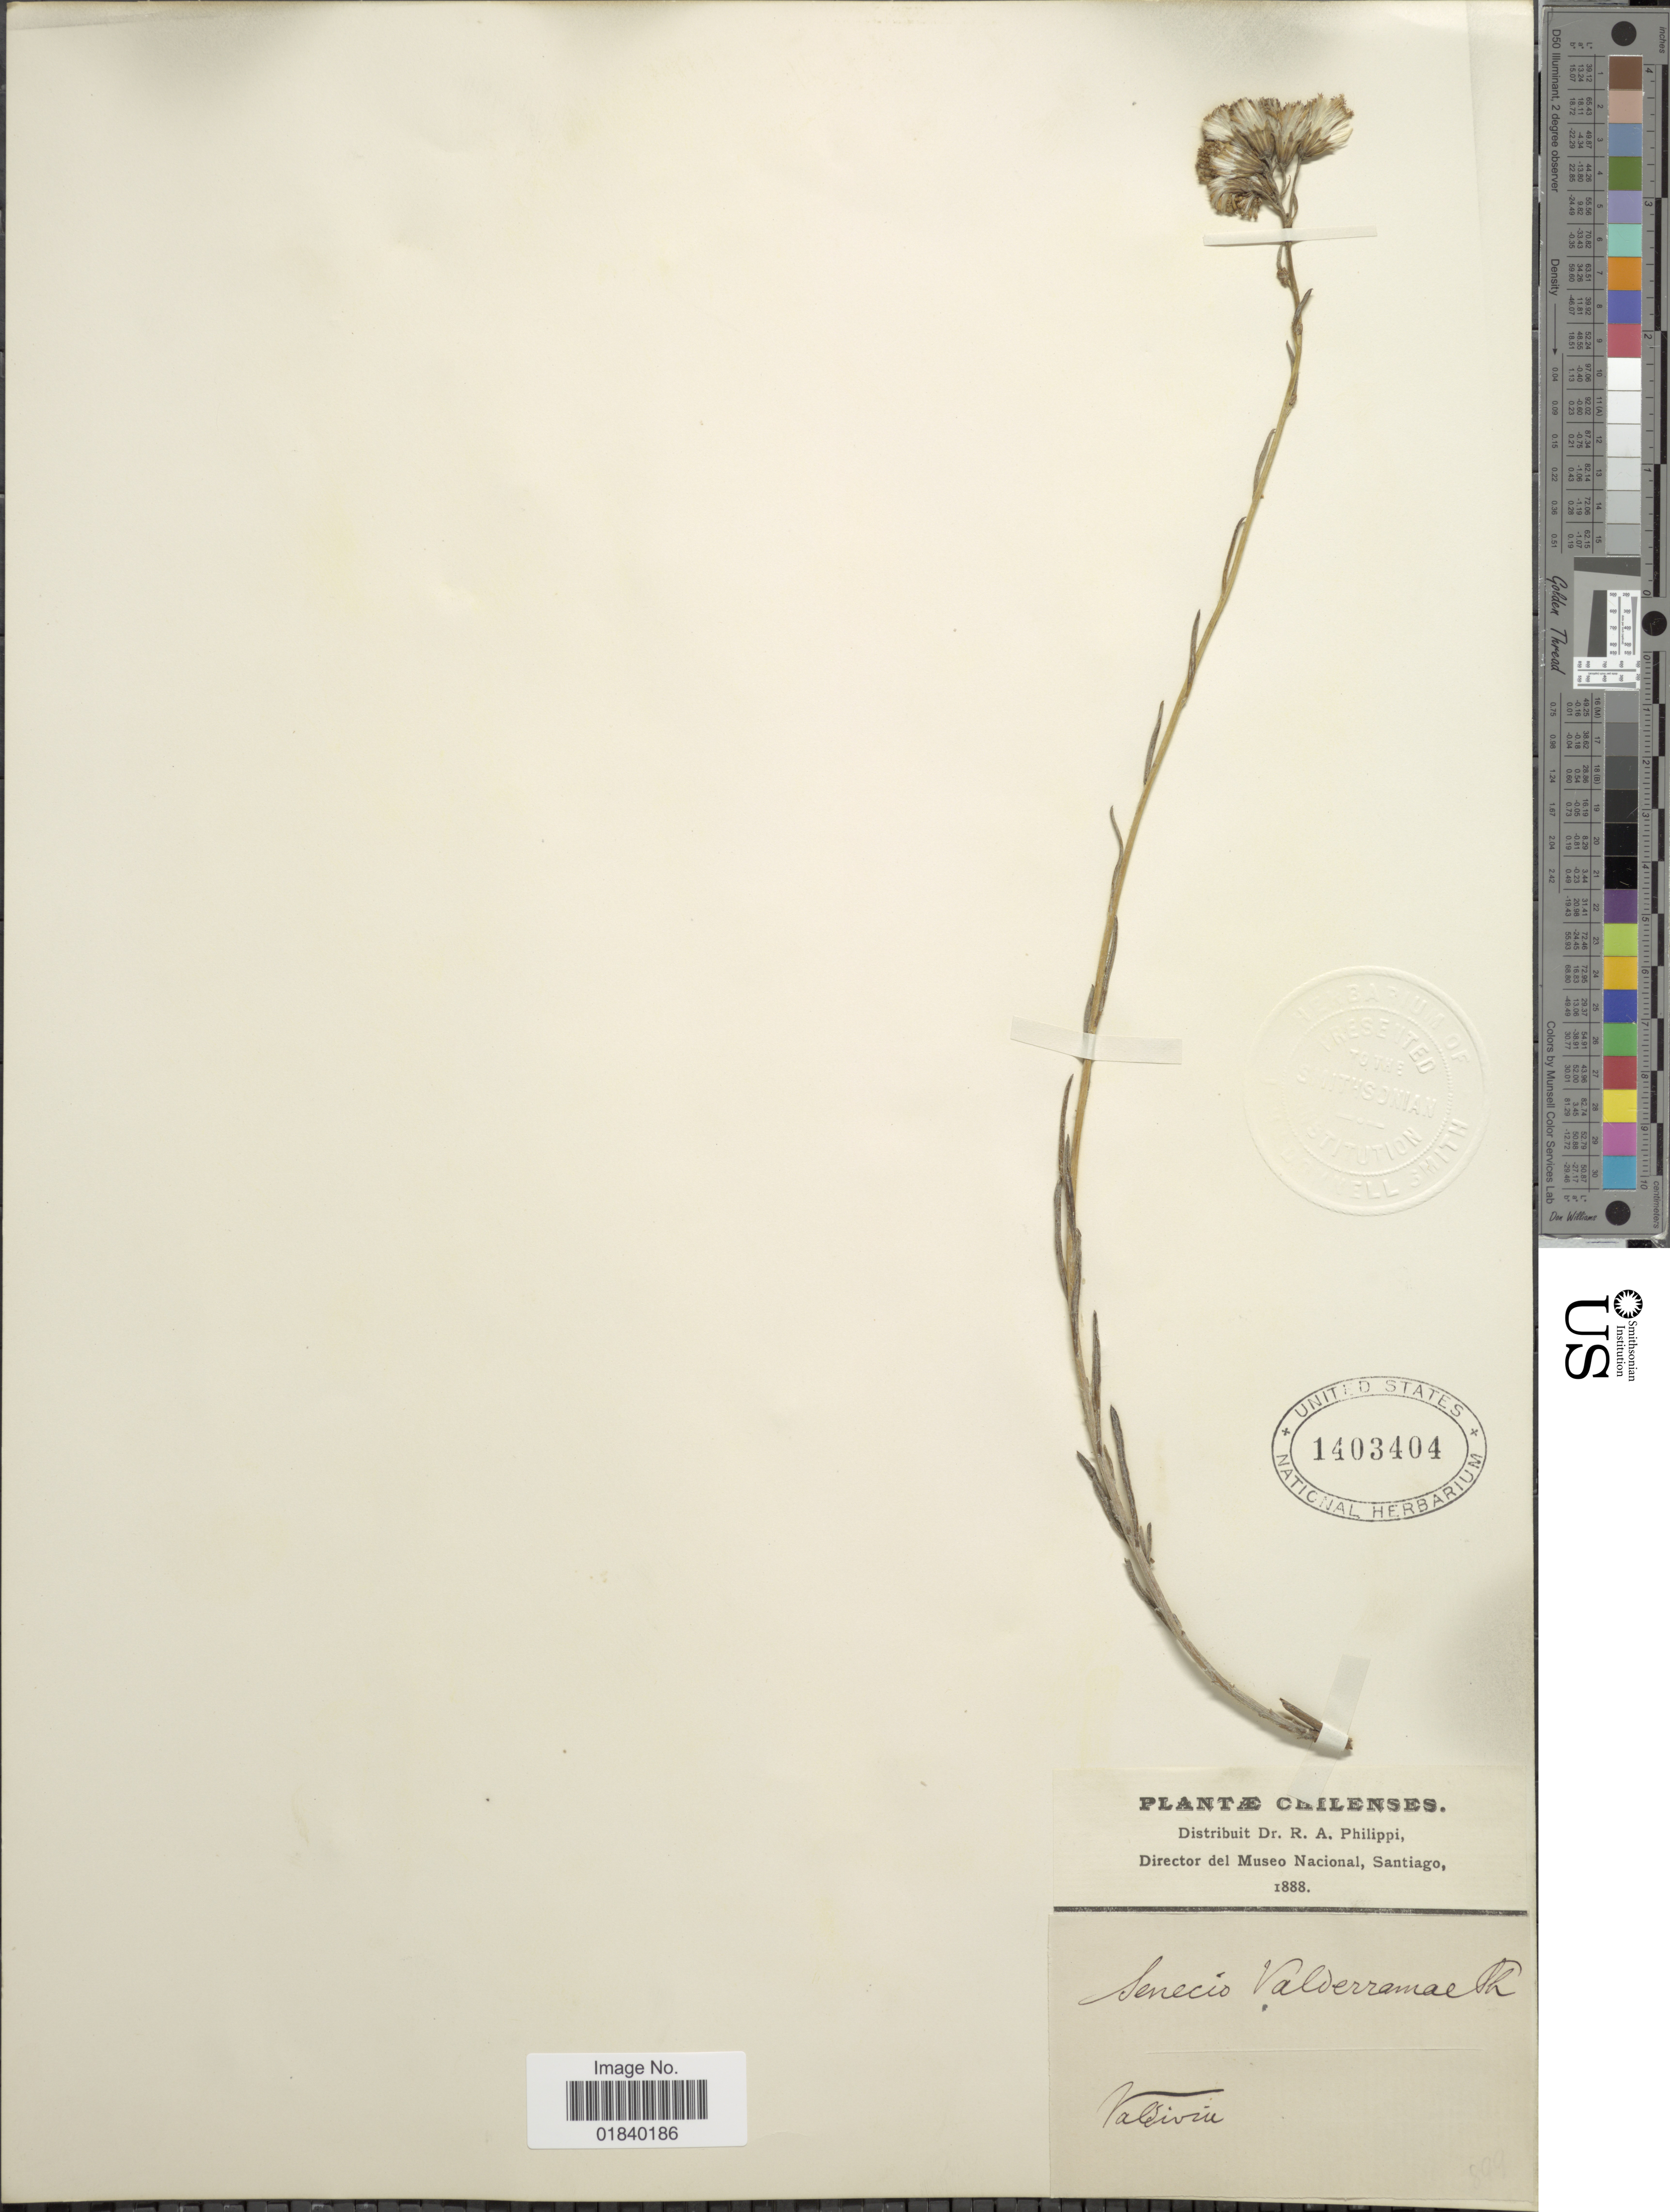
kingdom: Plantae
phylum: Tracheophyta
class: Magnoliopsida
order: Asterales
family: Asteraceae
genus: Senecio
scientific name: Senecio bracteolatus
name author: Hook. & Arn.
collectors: R. A. Philippi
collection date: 1888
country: Chile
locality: Valdivia.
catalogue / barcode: US 1403404